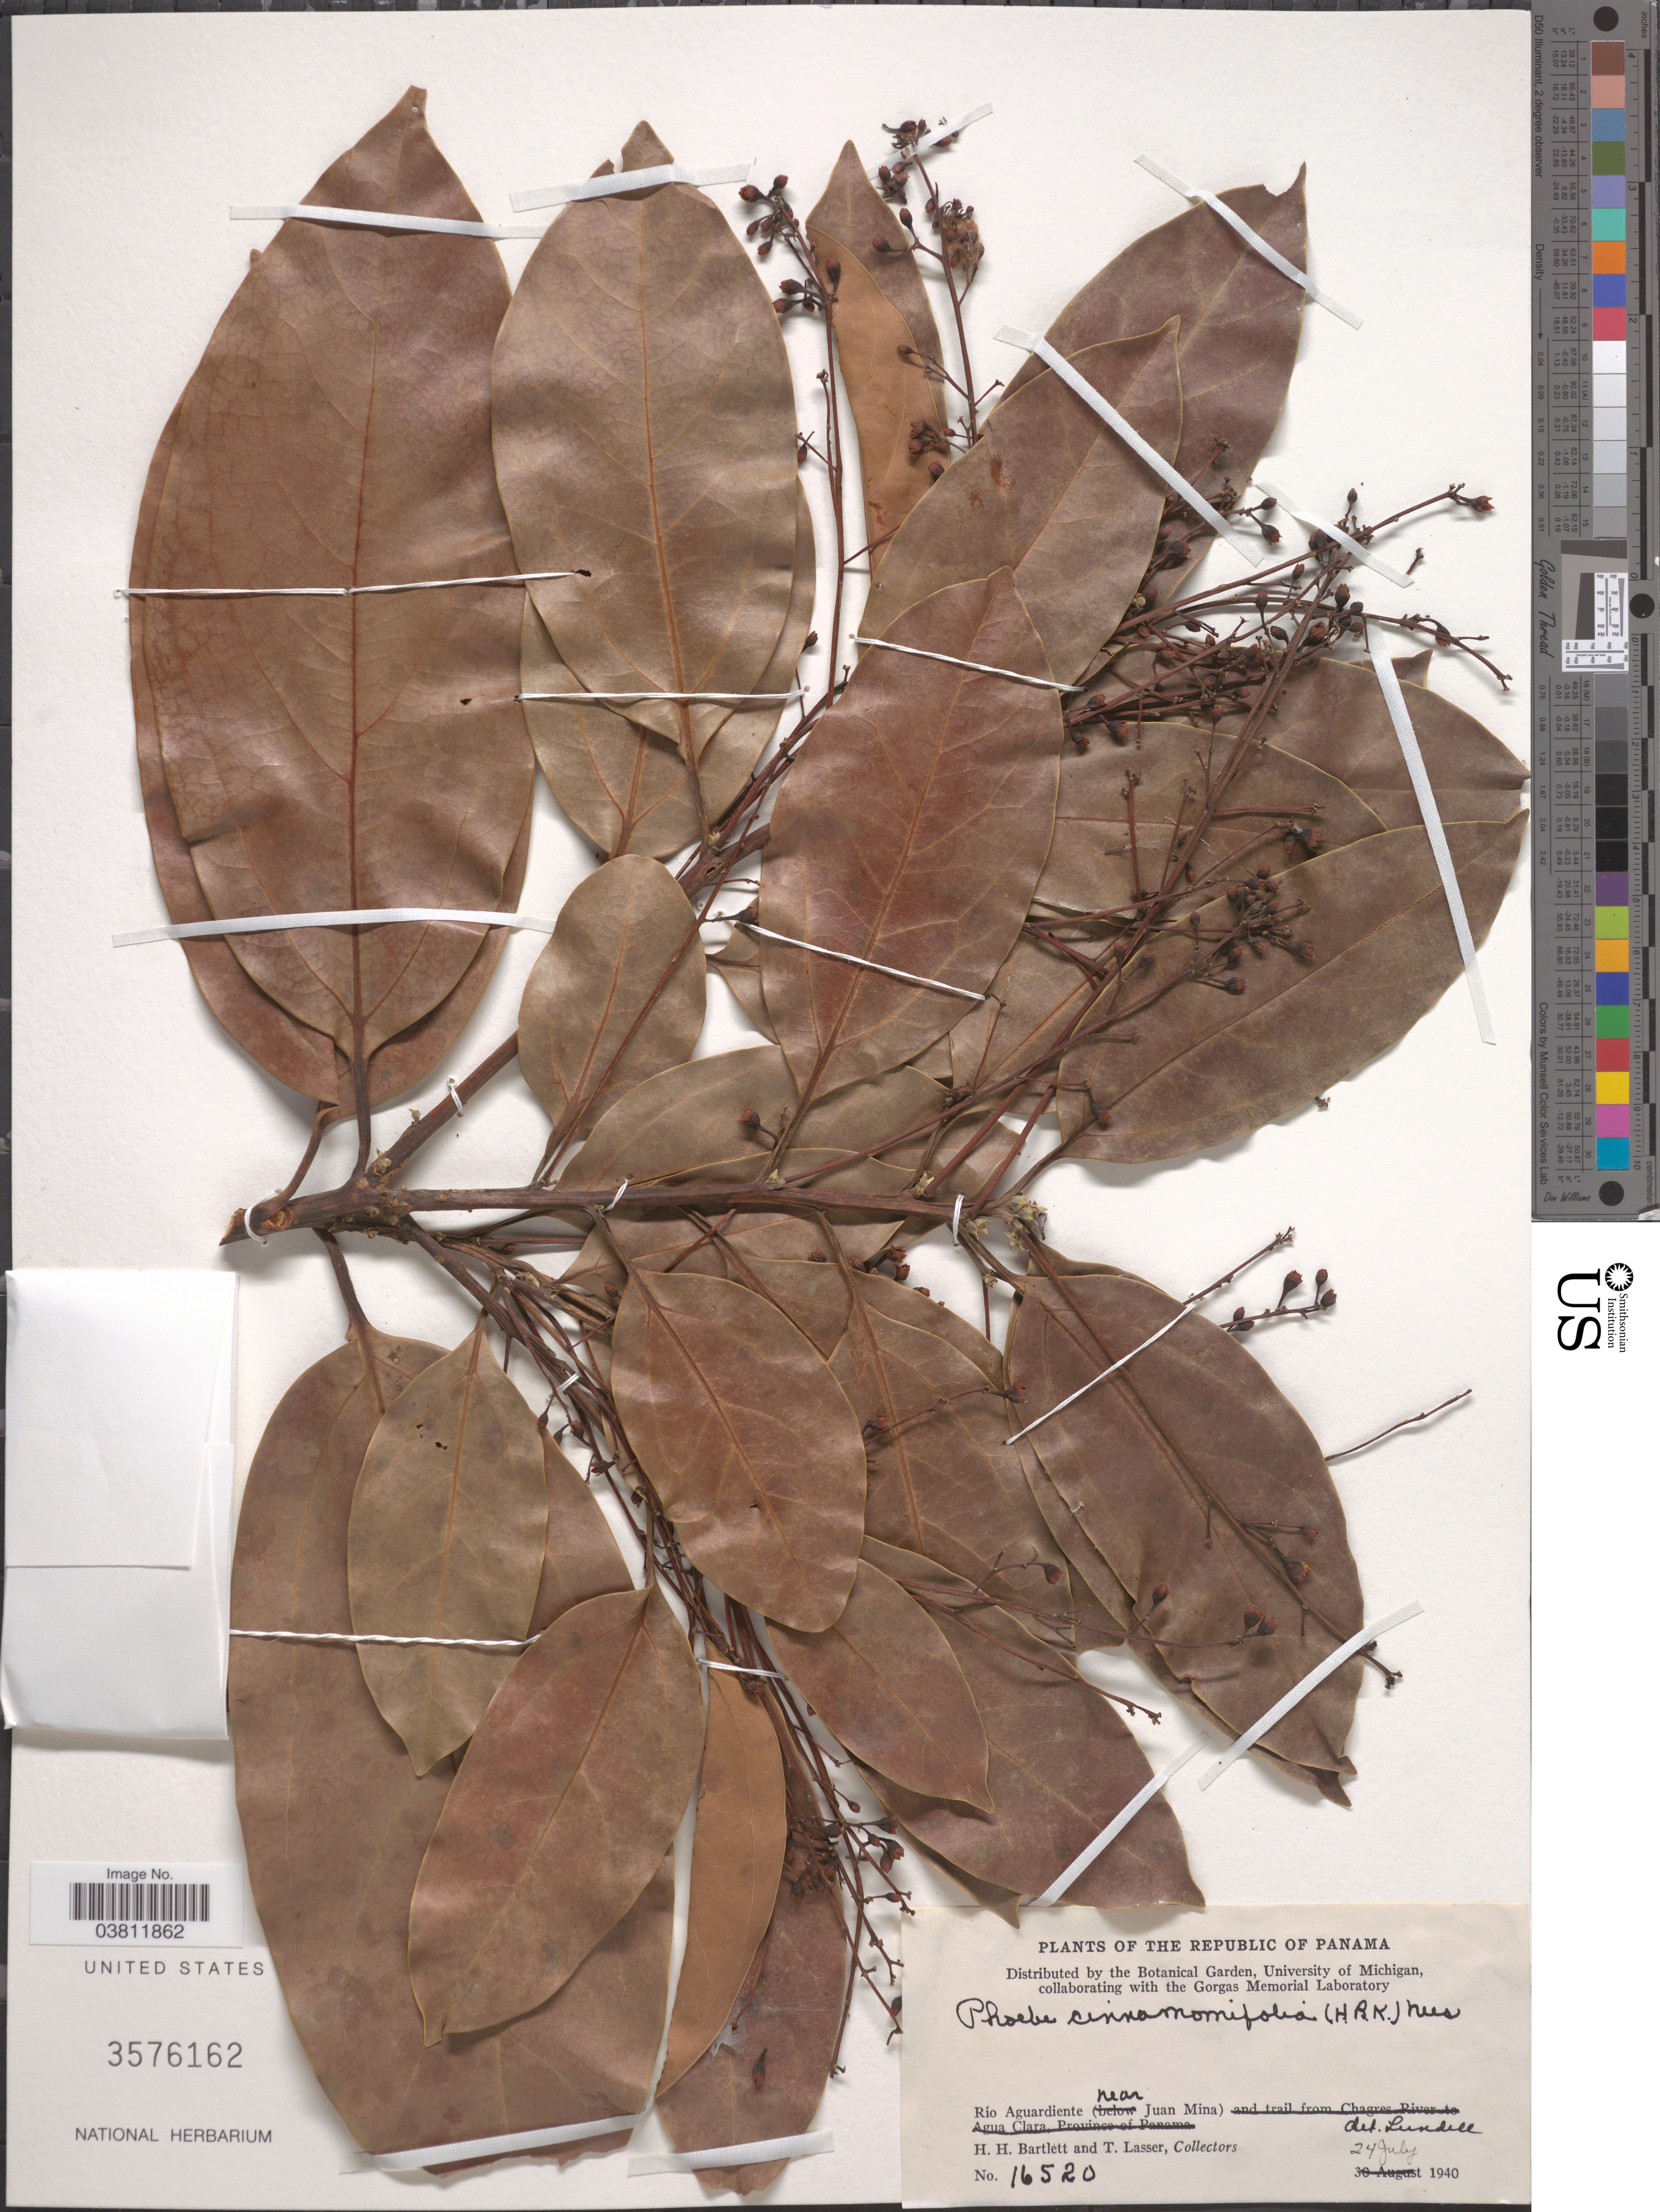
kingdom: Plantae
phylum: Tracheophyta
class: Magnoliopsida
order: Laurales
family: Lauraceae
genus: Phoebe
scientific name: Phoebe cinnamomifolia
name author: (Kunth) Nees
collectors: H. H. Bartlett & T. Lasser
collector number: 16520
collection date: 1940-07-24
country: Panama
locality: Rio Aguardiente (near Juan Mina).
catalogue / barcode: US 3576162